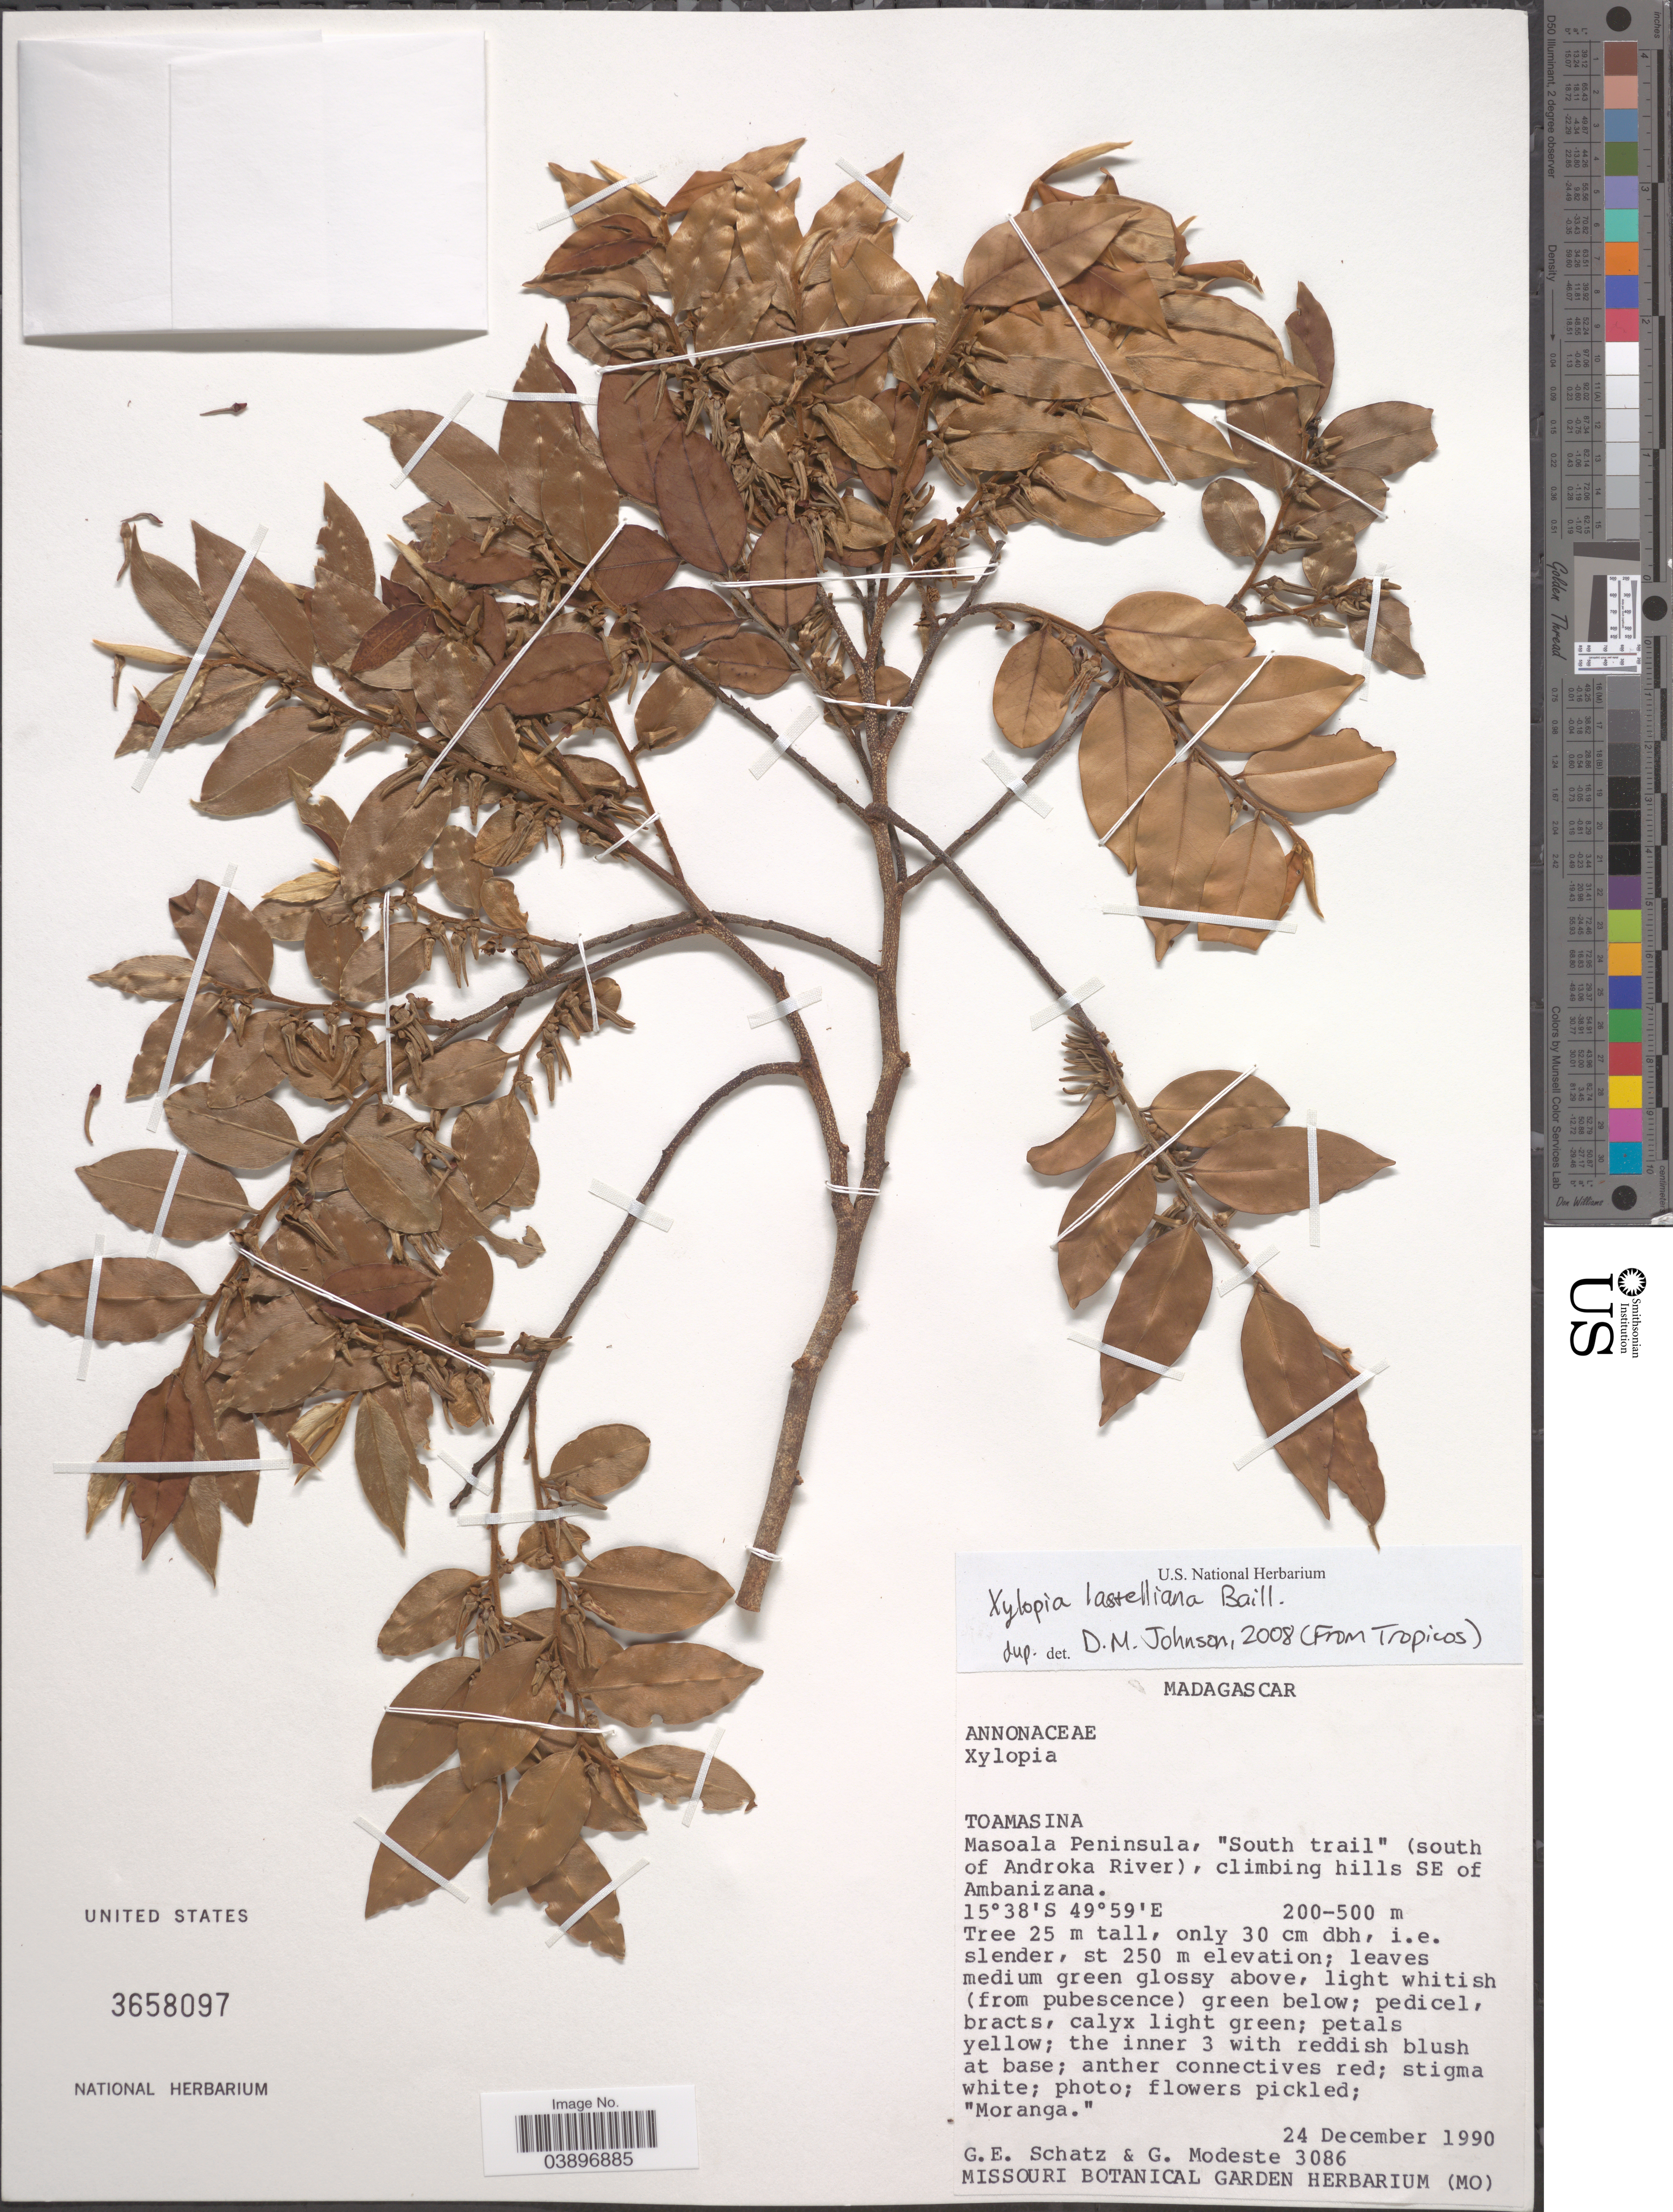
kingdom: Plantae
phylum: Tracheophyta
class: Magnoliopsida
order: Magnoliales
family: Annonaceae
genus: Xylopia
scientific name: Xylopia lastelliana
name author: Baill.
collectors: G. Schatz & G. Modeste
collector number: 3086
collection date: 1990-12-24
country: Madagascar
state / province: Analanjirofo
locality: Masoala Peninsula, "South trail" (south of Androka River), climbing hills SE of Ambanizana.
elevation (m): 200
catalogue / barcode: US 3658097